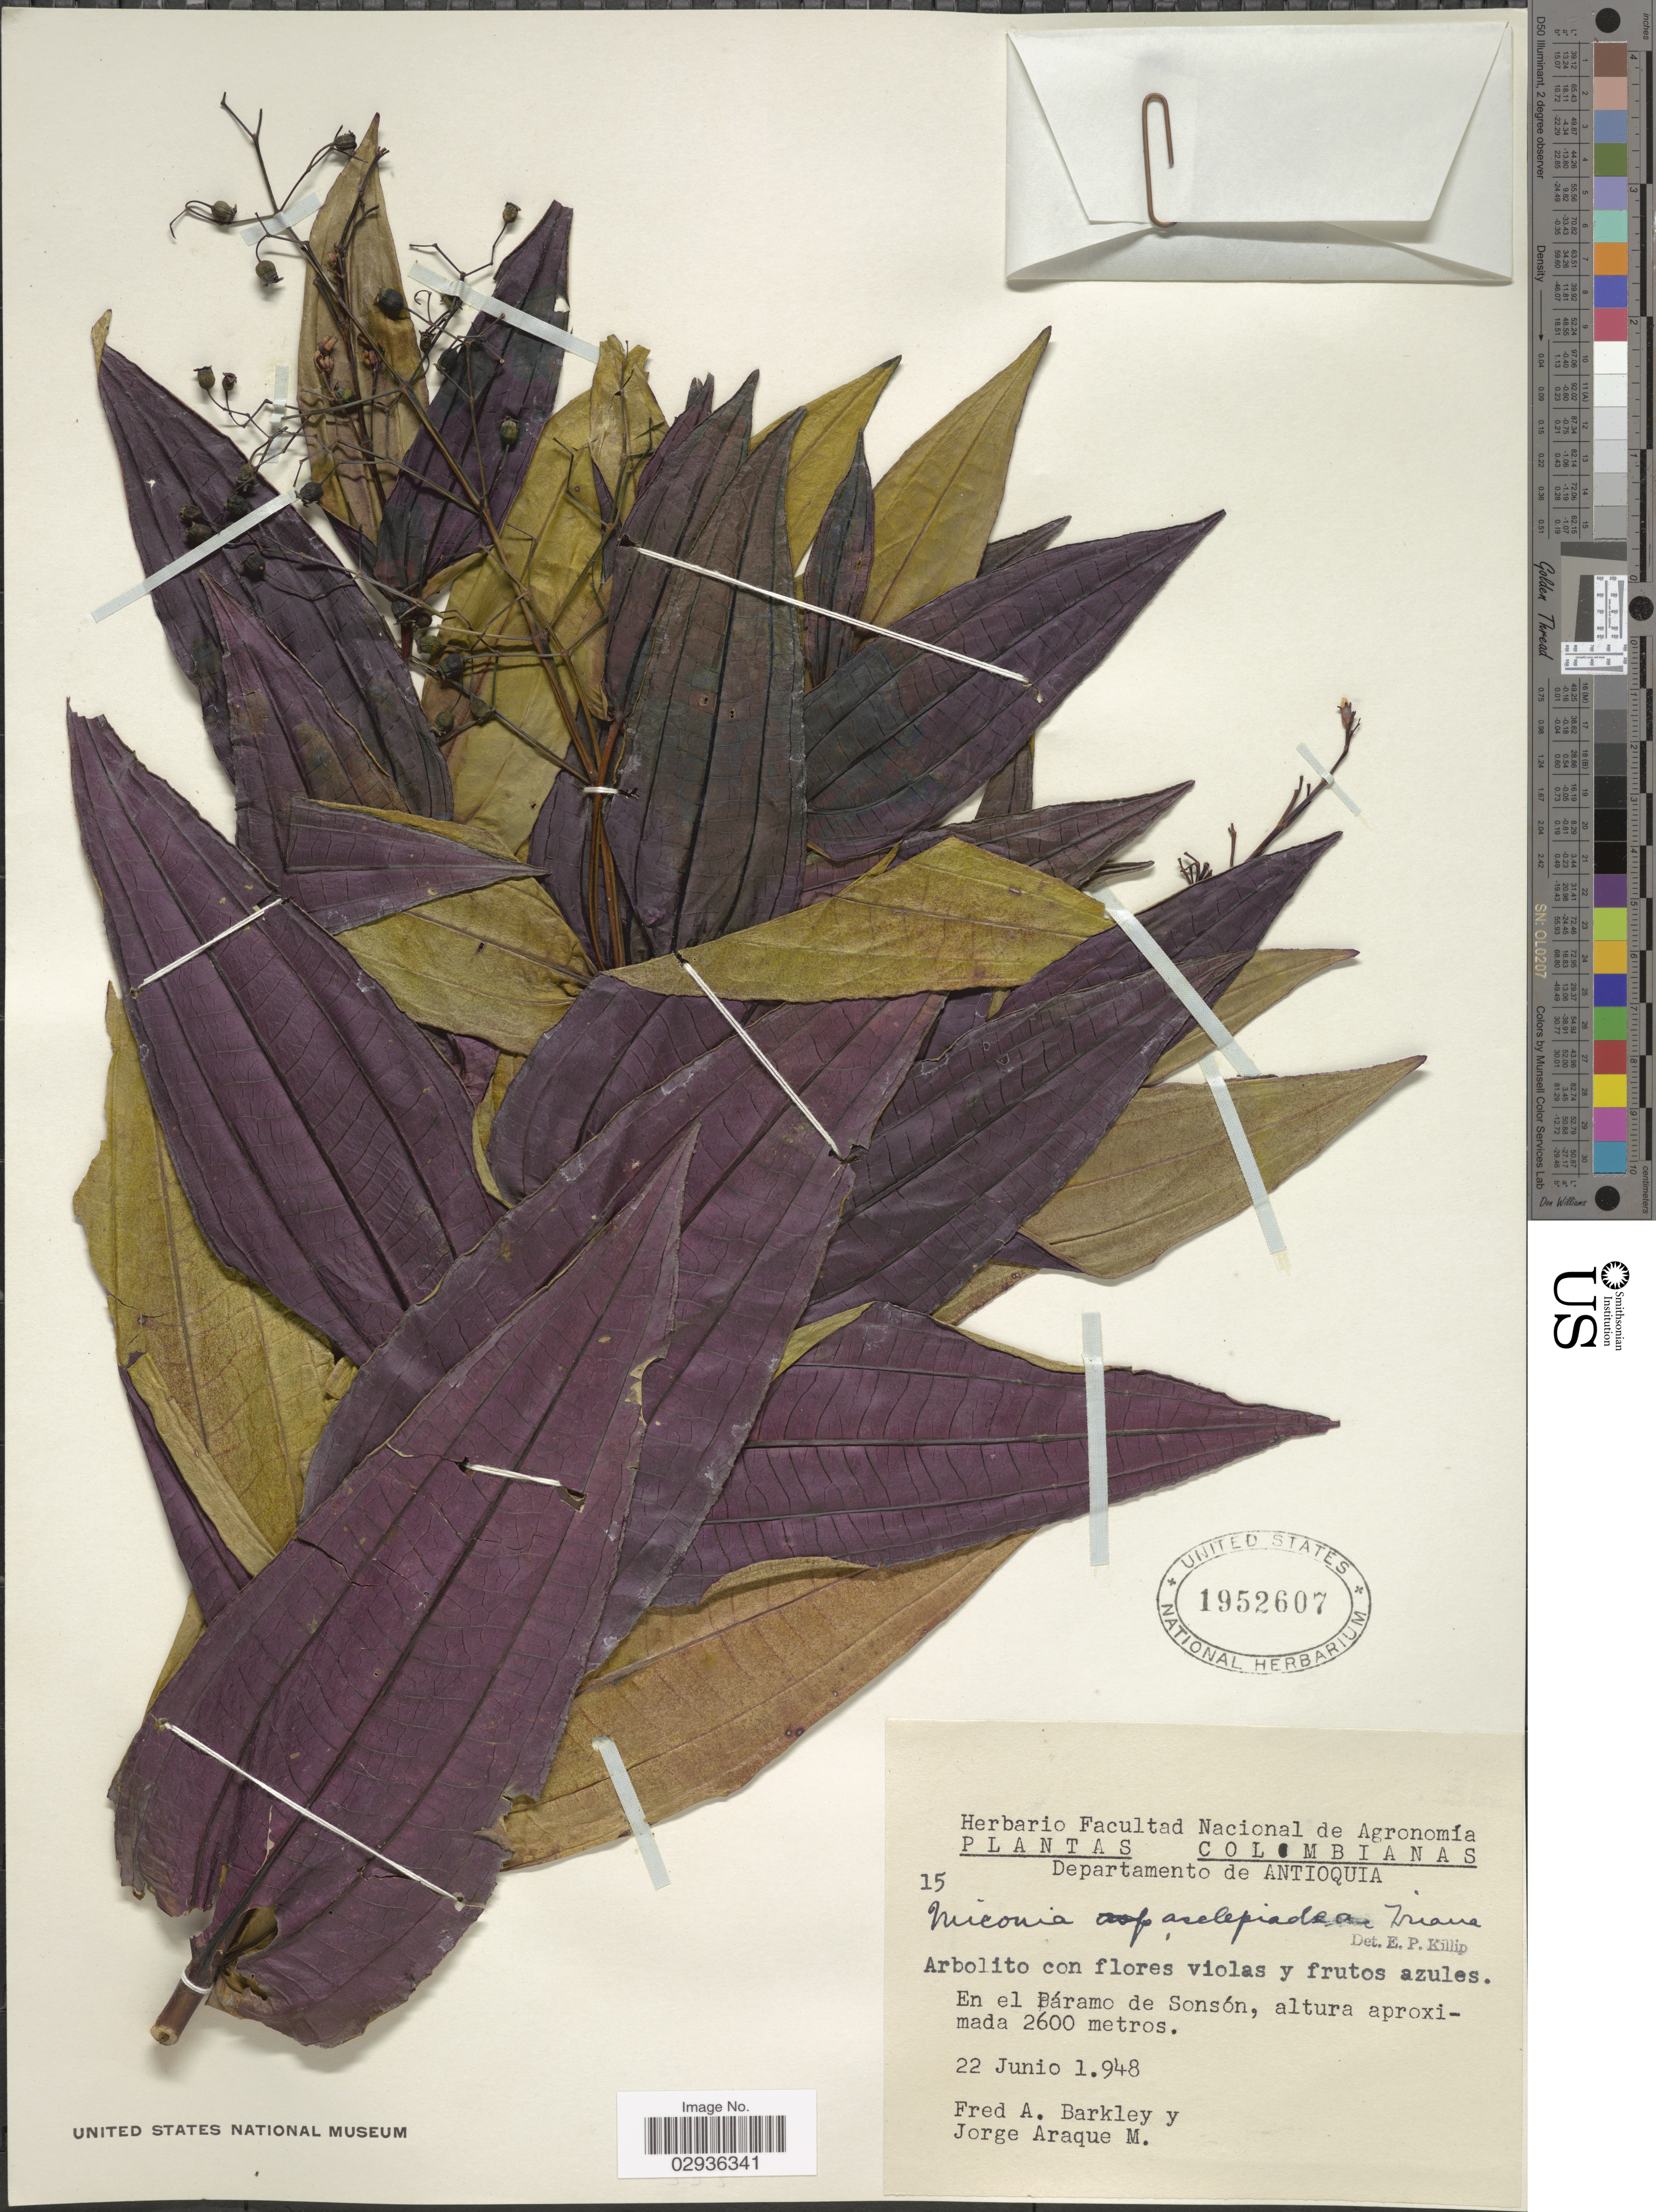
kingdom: Plantae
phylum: Tracheophyta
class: Magnoliopsida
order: Myrtales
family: Melastomataceae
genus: Miconia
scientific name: Miconia asclepiadea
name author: Triana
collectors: F. A. Barkley & J. A. Molina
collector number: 15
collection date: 1948-06-22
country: Colombia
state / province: Antioquia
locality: Departamento de Antioquia. En el Páramo de Sonsón.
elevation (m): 2600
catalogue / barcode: US 1952607